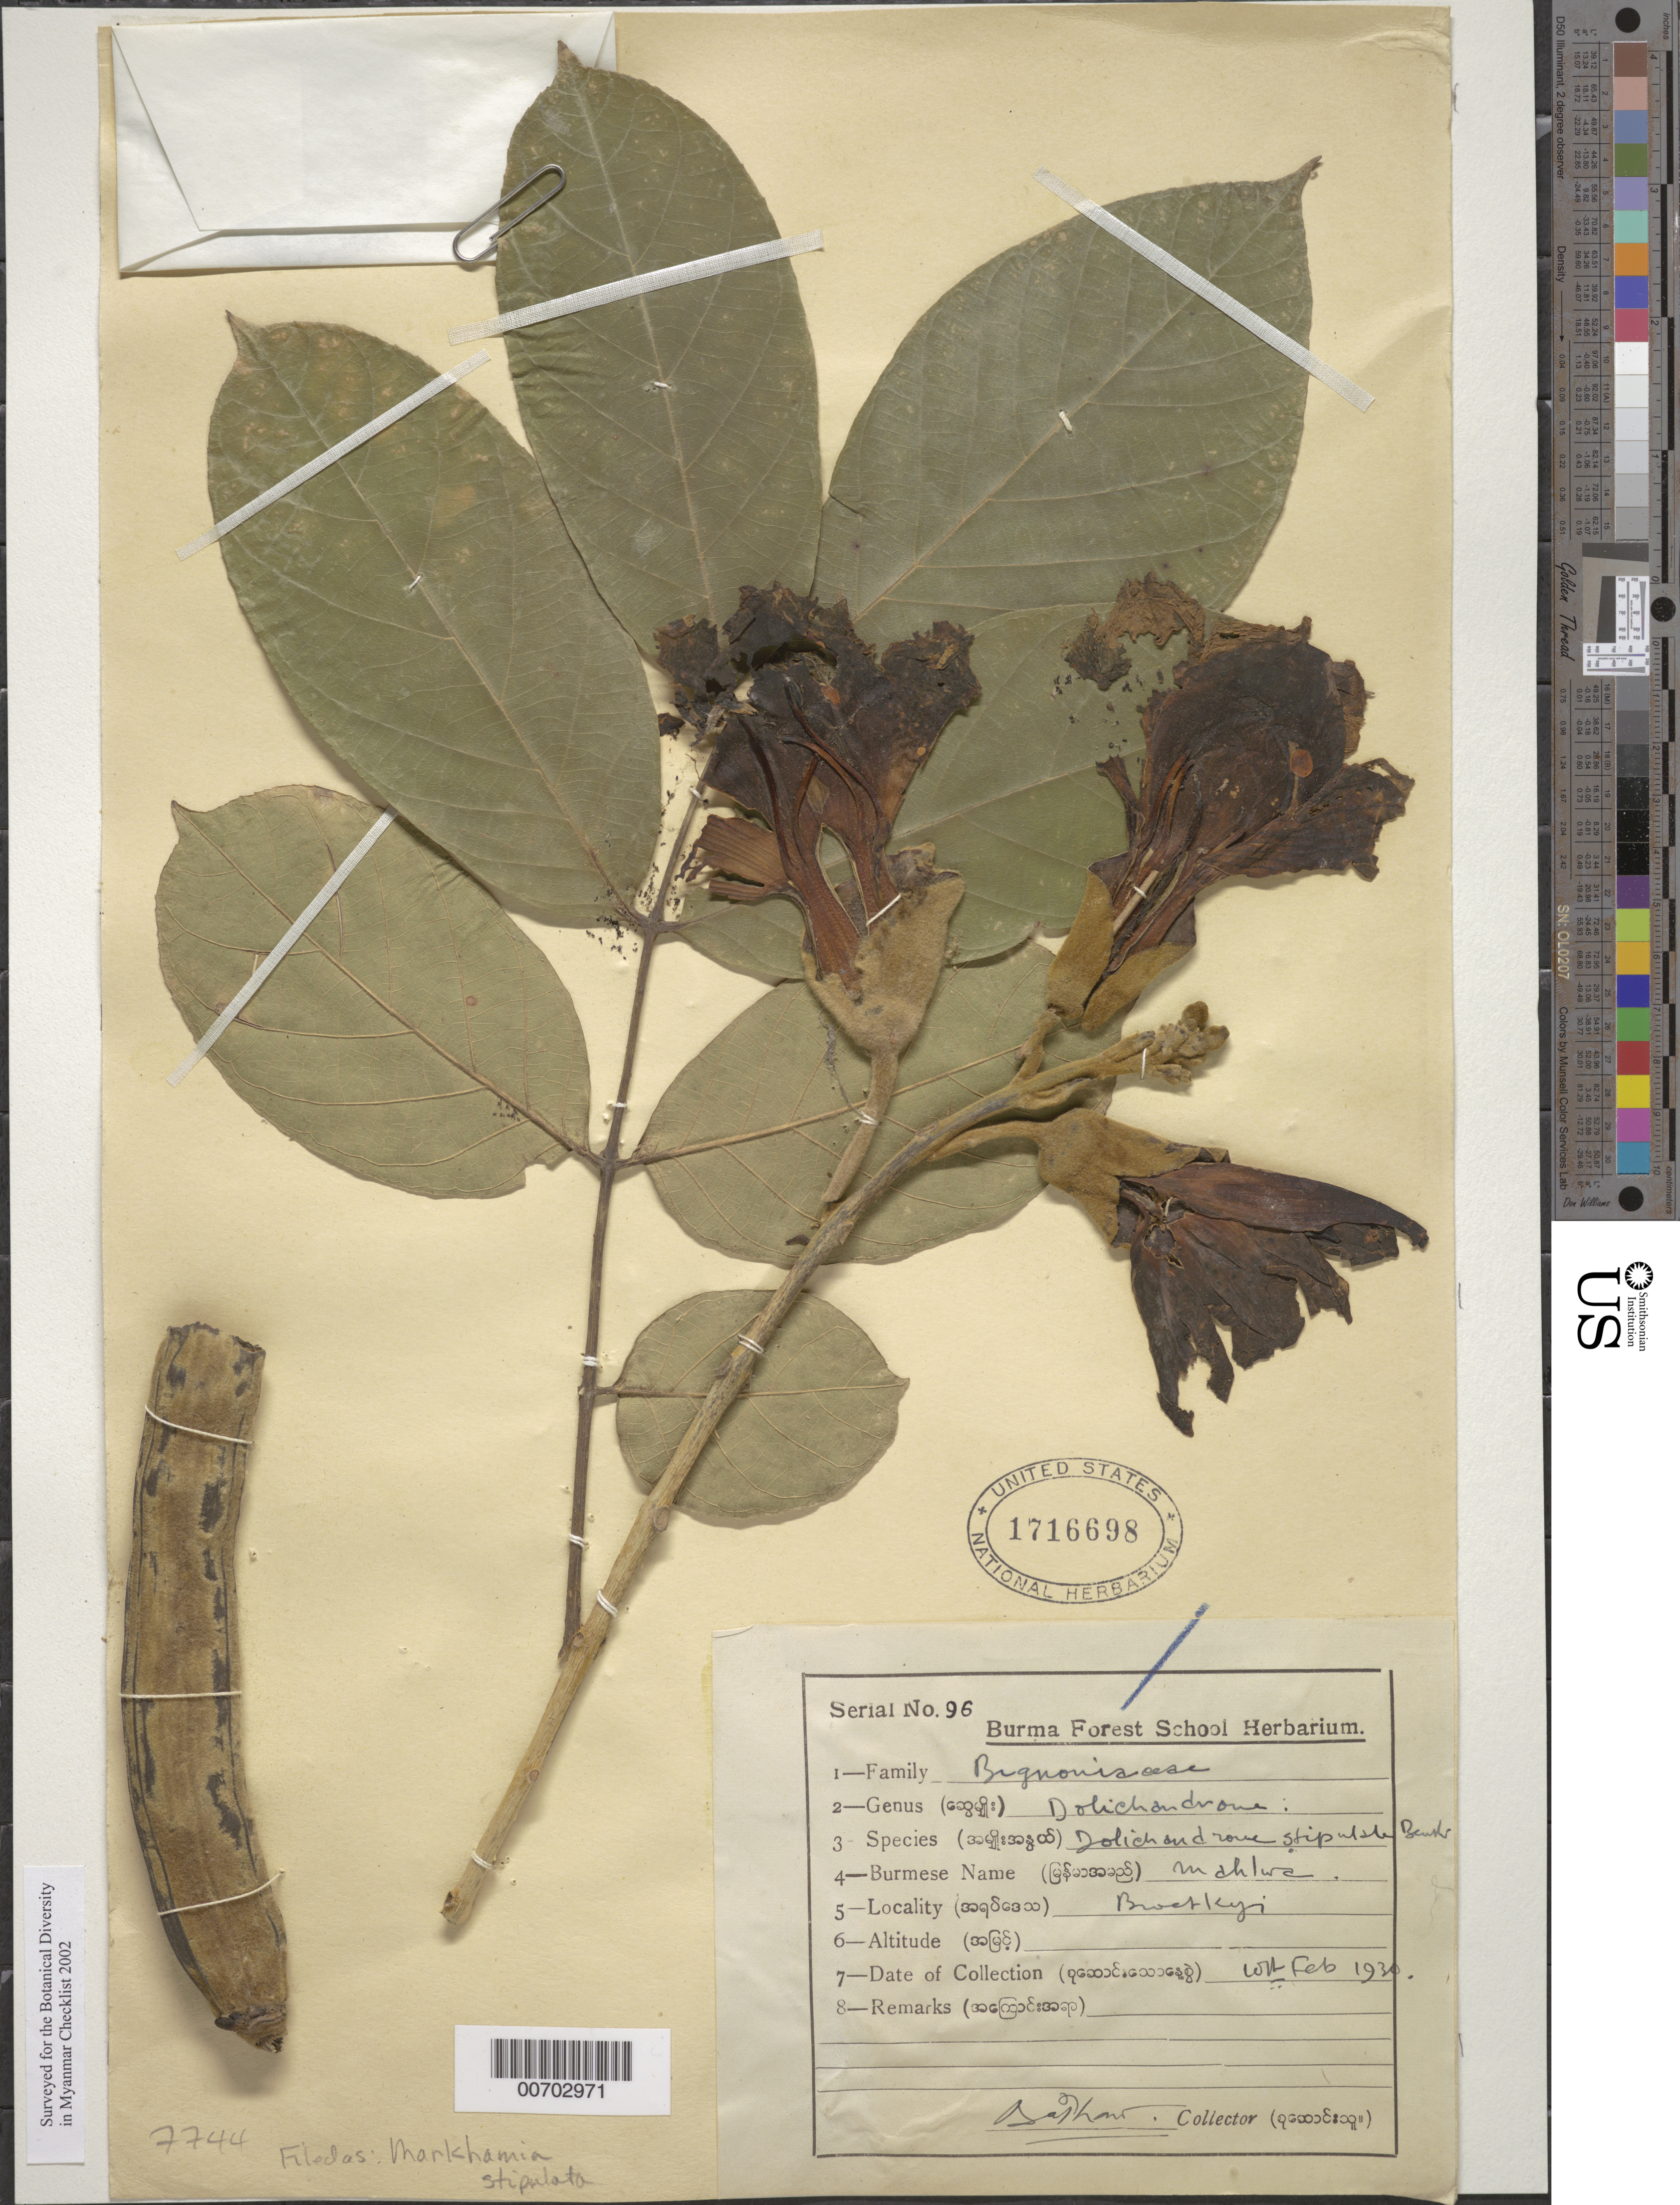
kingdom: Plantae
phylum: Tracheophyta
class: Magnoliopsida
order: Lamiales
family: Bignoniaceae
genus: Markhamia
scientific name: Markhamia stipulata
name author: (Wall.) Seem.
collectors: Burma Forest School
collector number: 96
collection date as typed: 10 Feb 1930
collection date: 1930-02-10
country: Myanmar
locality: Brost Kyi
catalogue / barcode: US 1716698